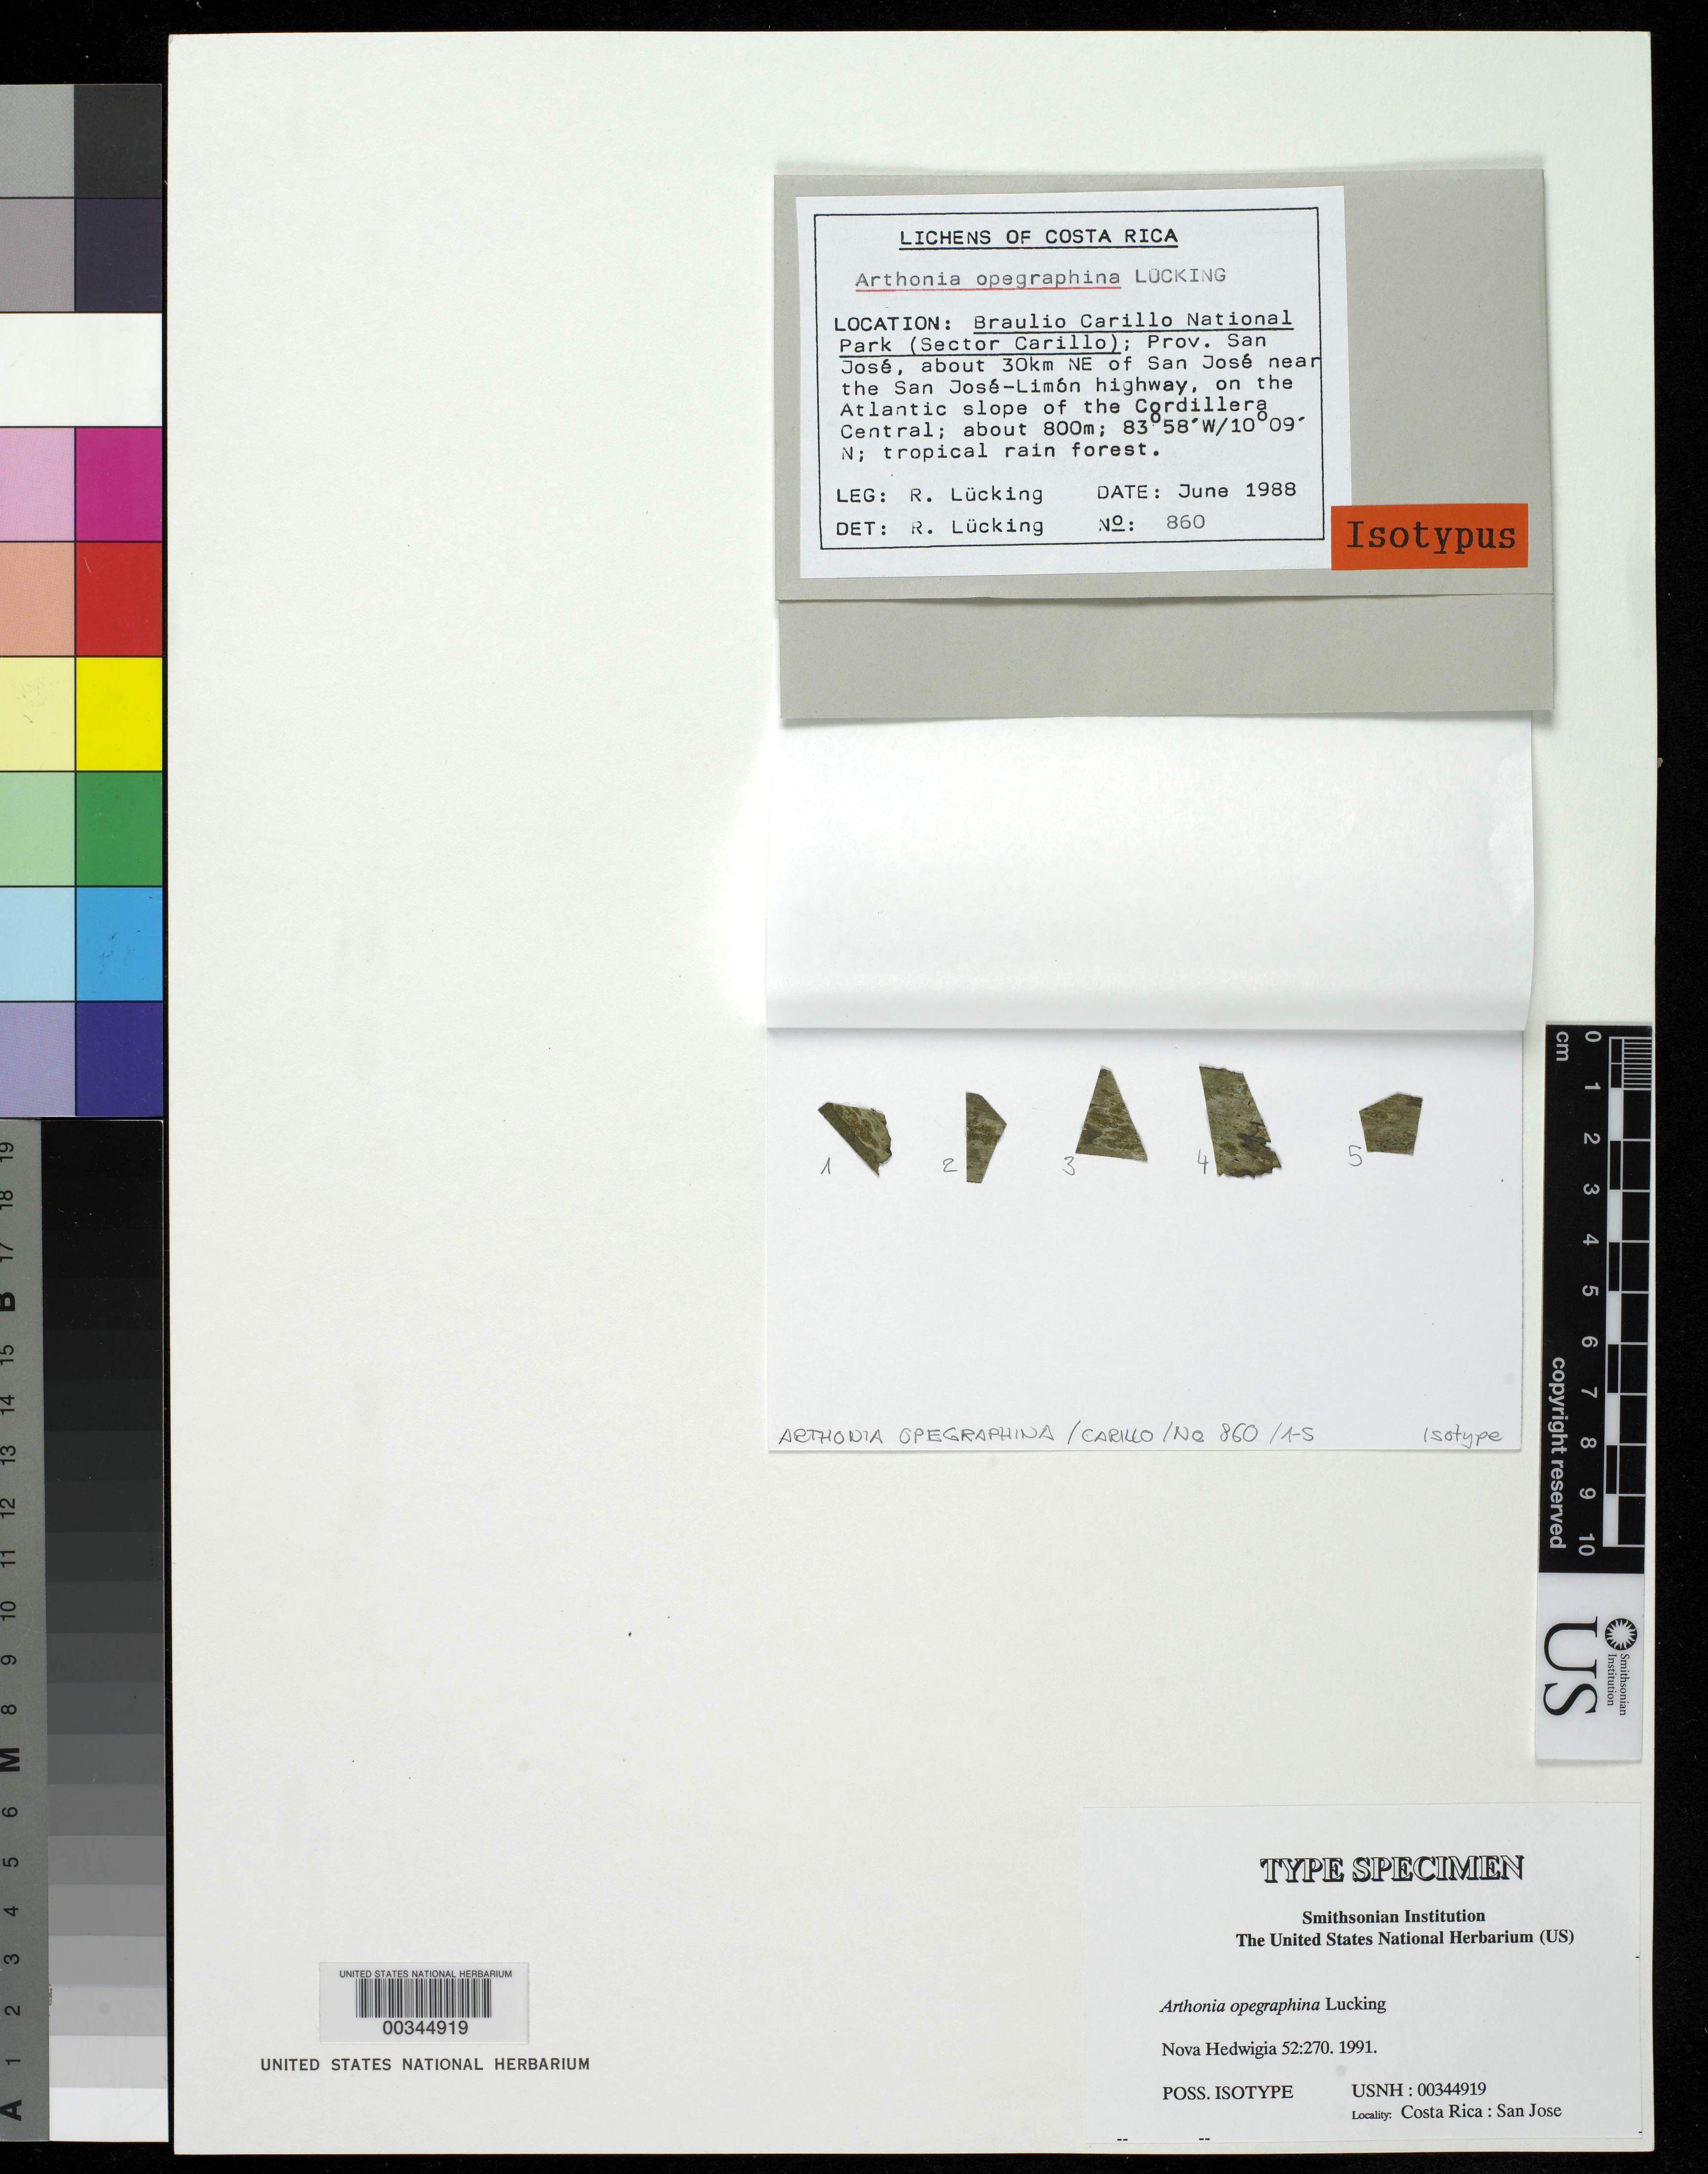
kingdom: Fungi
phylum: Ascomycota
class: Arthoniomycetes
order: Arthoniales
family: Arthoniaceae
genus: Arthonia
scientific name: Arthonia opegraphina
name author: Lücking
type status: Possible Isotype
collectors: R. Lücking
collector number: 860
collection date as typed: Jun 1988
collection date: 1988-06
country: Costa Rica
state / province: San José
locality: Braulio Carillo Natl. Park (Sector Carillo), ca. 30 km NE of San Jose near San Jose Hwy, on Atlantic slope of Cordillera Central.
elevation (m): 800